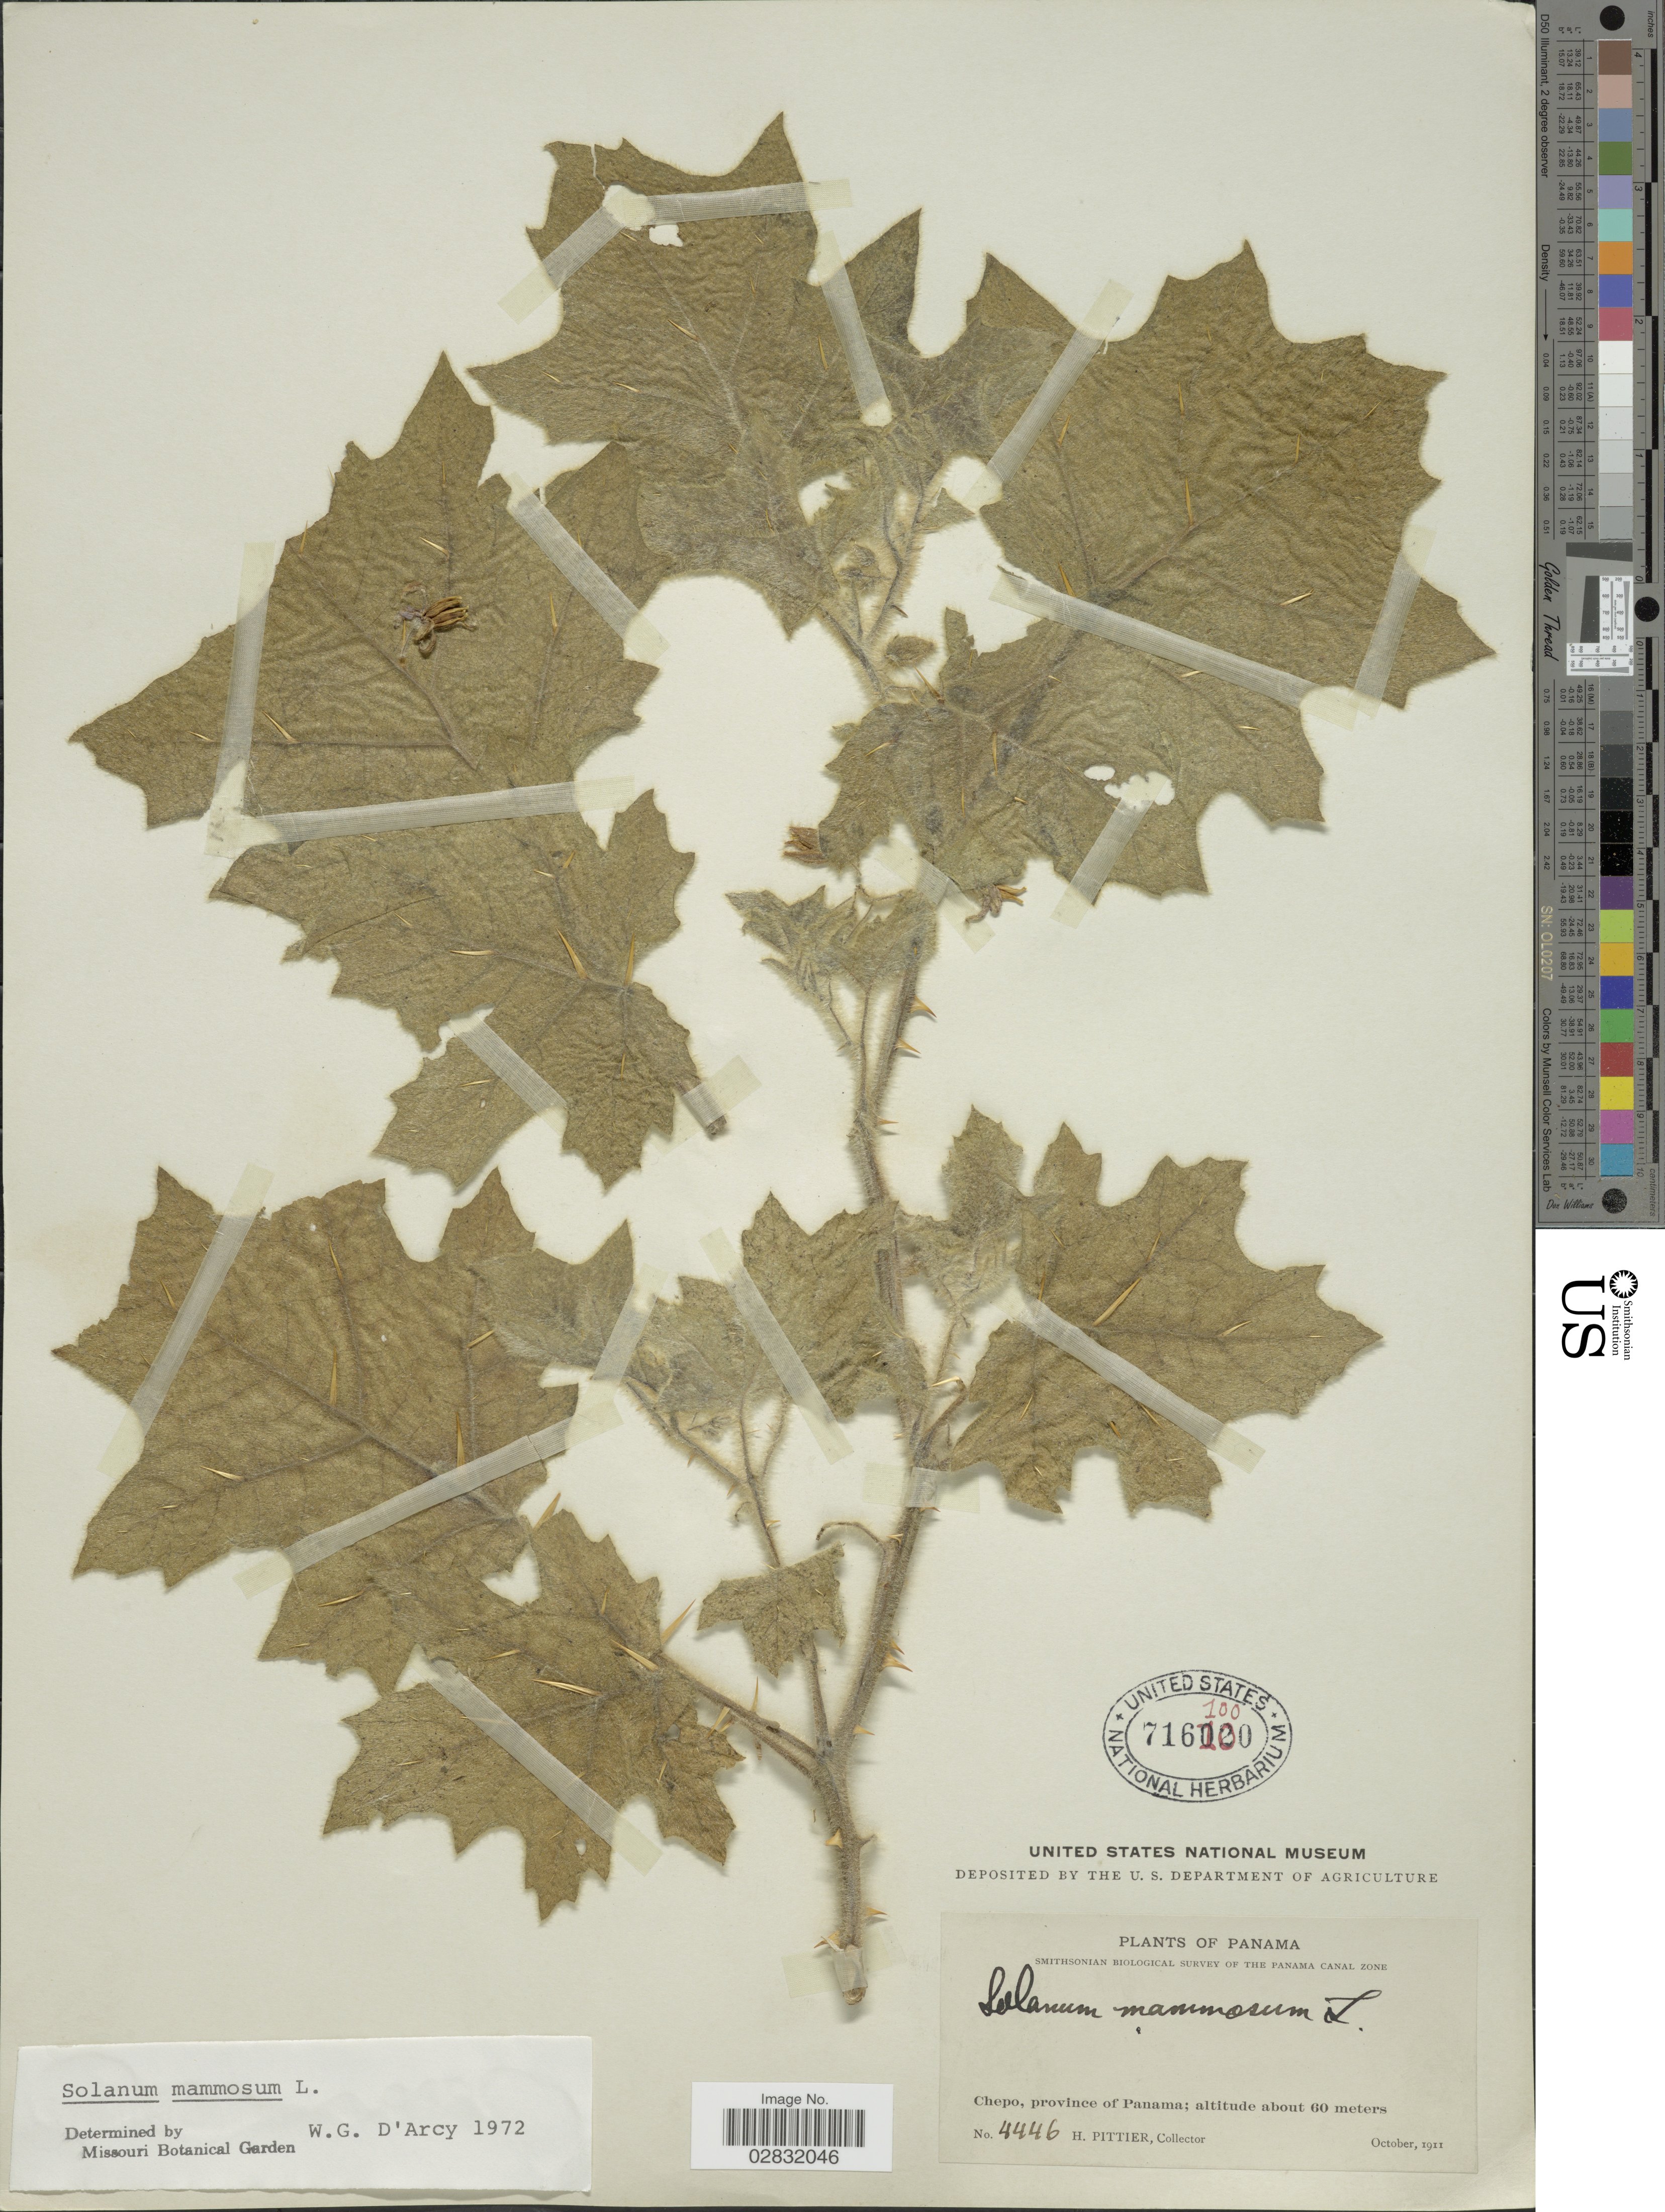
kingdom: Plantae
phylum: Tracheophyta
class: Magnoliopsida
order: Solanales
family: Solanaceae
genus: Solanum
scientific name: Solanum mammosum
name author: L.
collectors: H. F. Pittier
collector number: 4446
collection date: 1911-10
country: Panama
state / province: Panamá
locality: Chepo, province of Panama.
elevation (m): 60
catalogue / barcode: US 716100